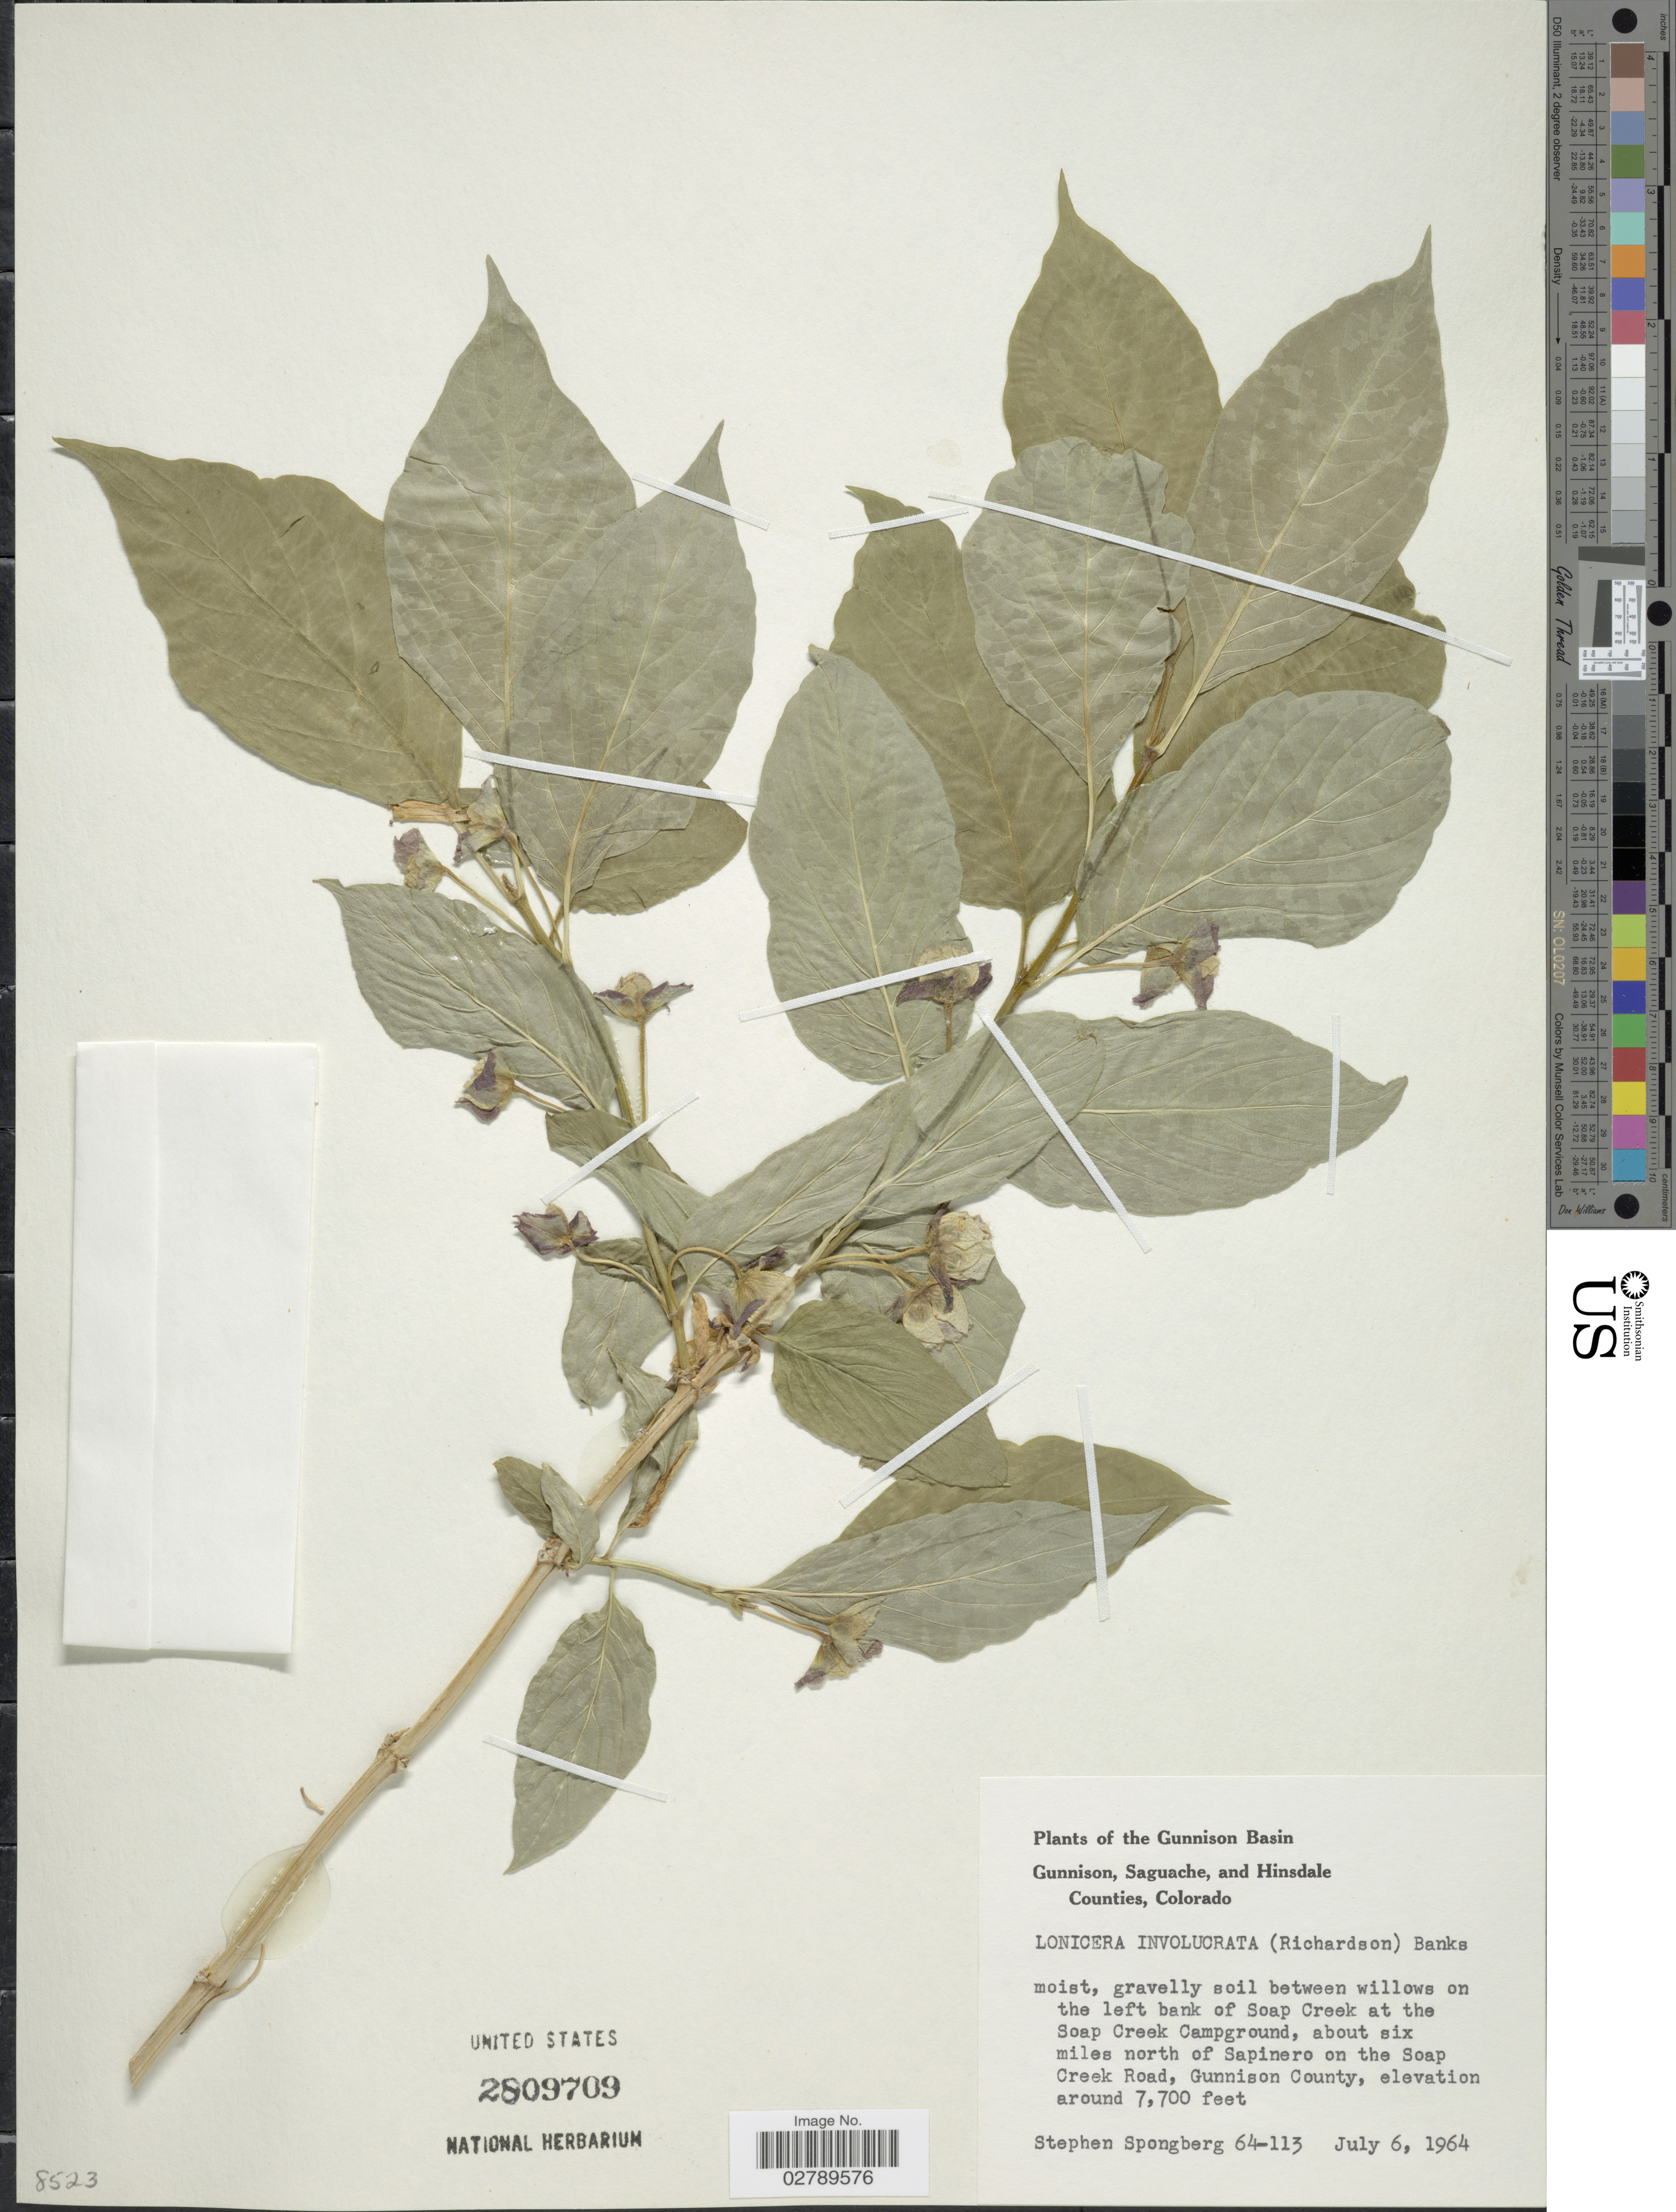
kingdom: Plantae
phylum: Tracheophyta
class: Magnoliopsida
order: Dipsacales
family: Caprifoliaceae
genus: Lonicera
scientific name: Lonicera involucrata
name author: (Richardson) Banks ex Spreng.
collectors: S. A.Spongberg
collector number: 64-113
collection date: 1964-07-06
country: United States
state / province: Colorado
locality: Gravelly soil between willows on the left bank of Soap Creek at the Soap Creek Campground, about six miles north of Sapinero on the Soap Creek Road, Gunnison County.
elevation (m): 2347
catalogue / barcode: US 2809709